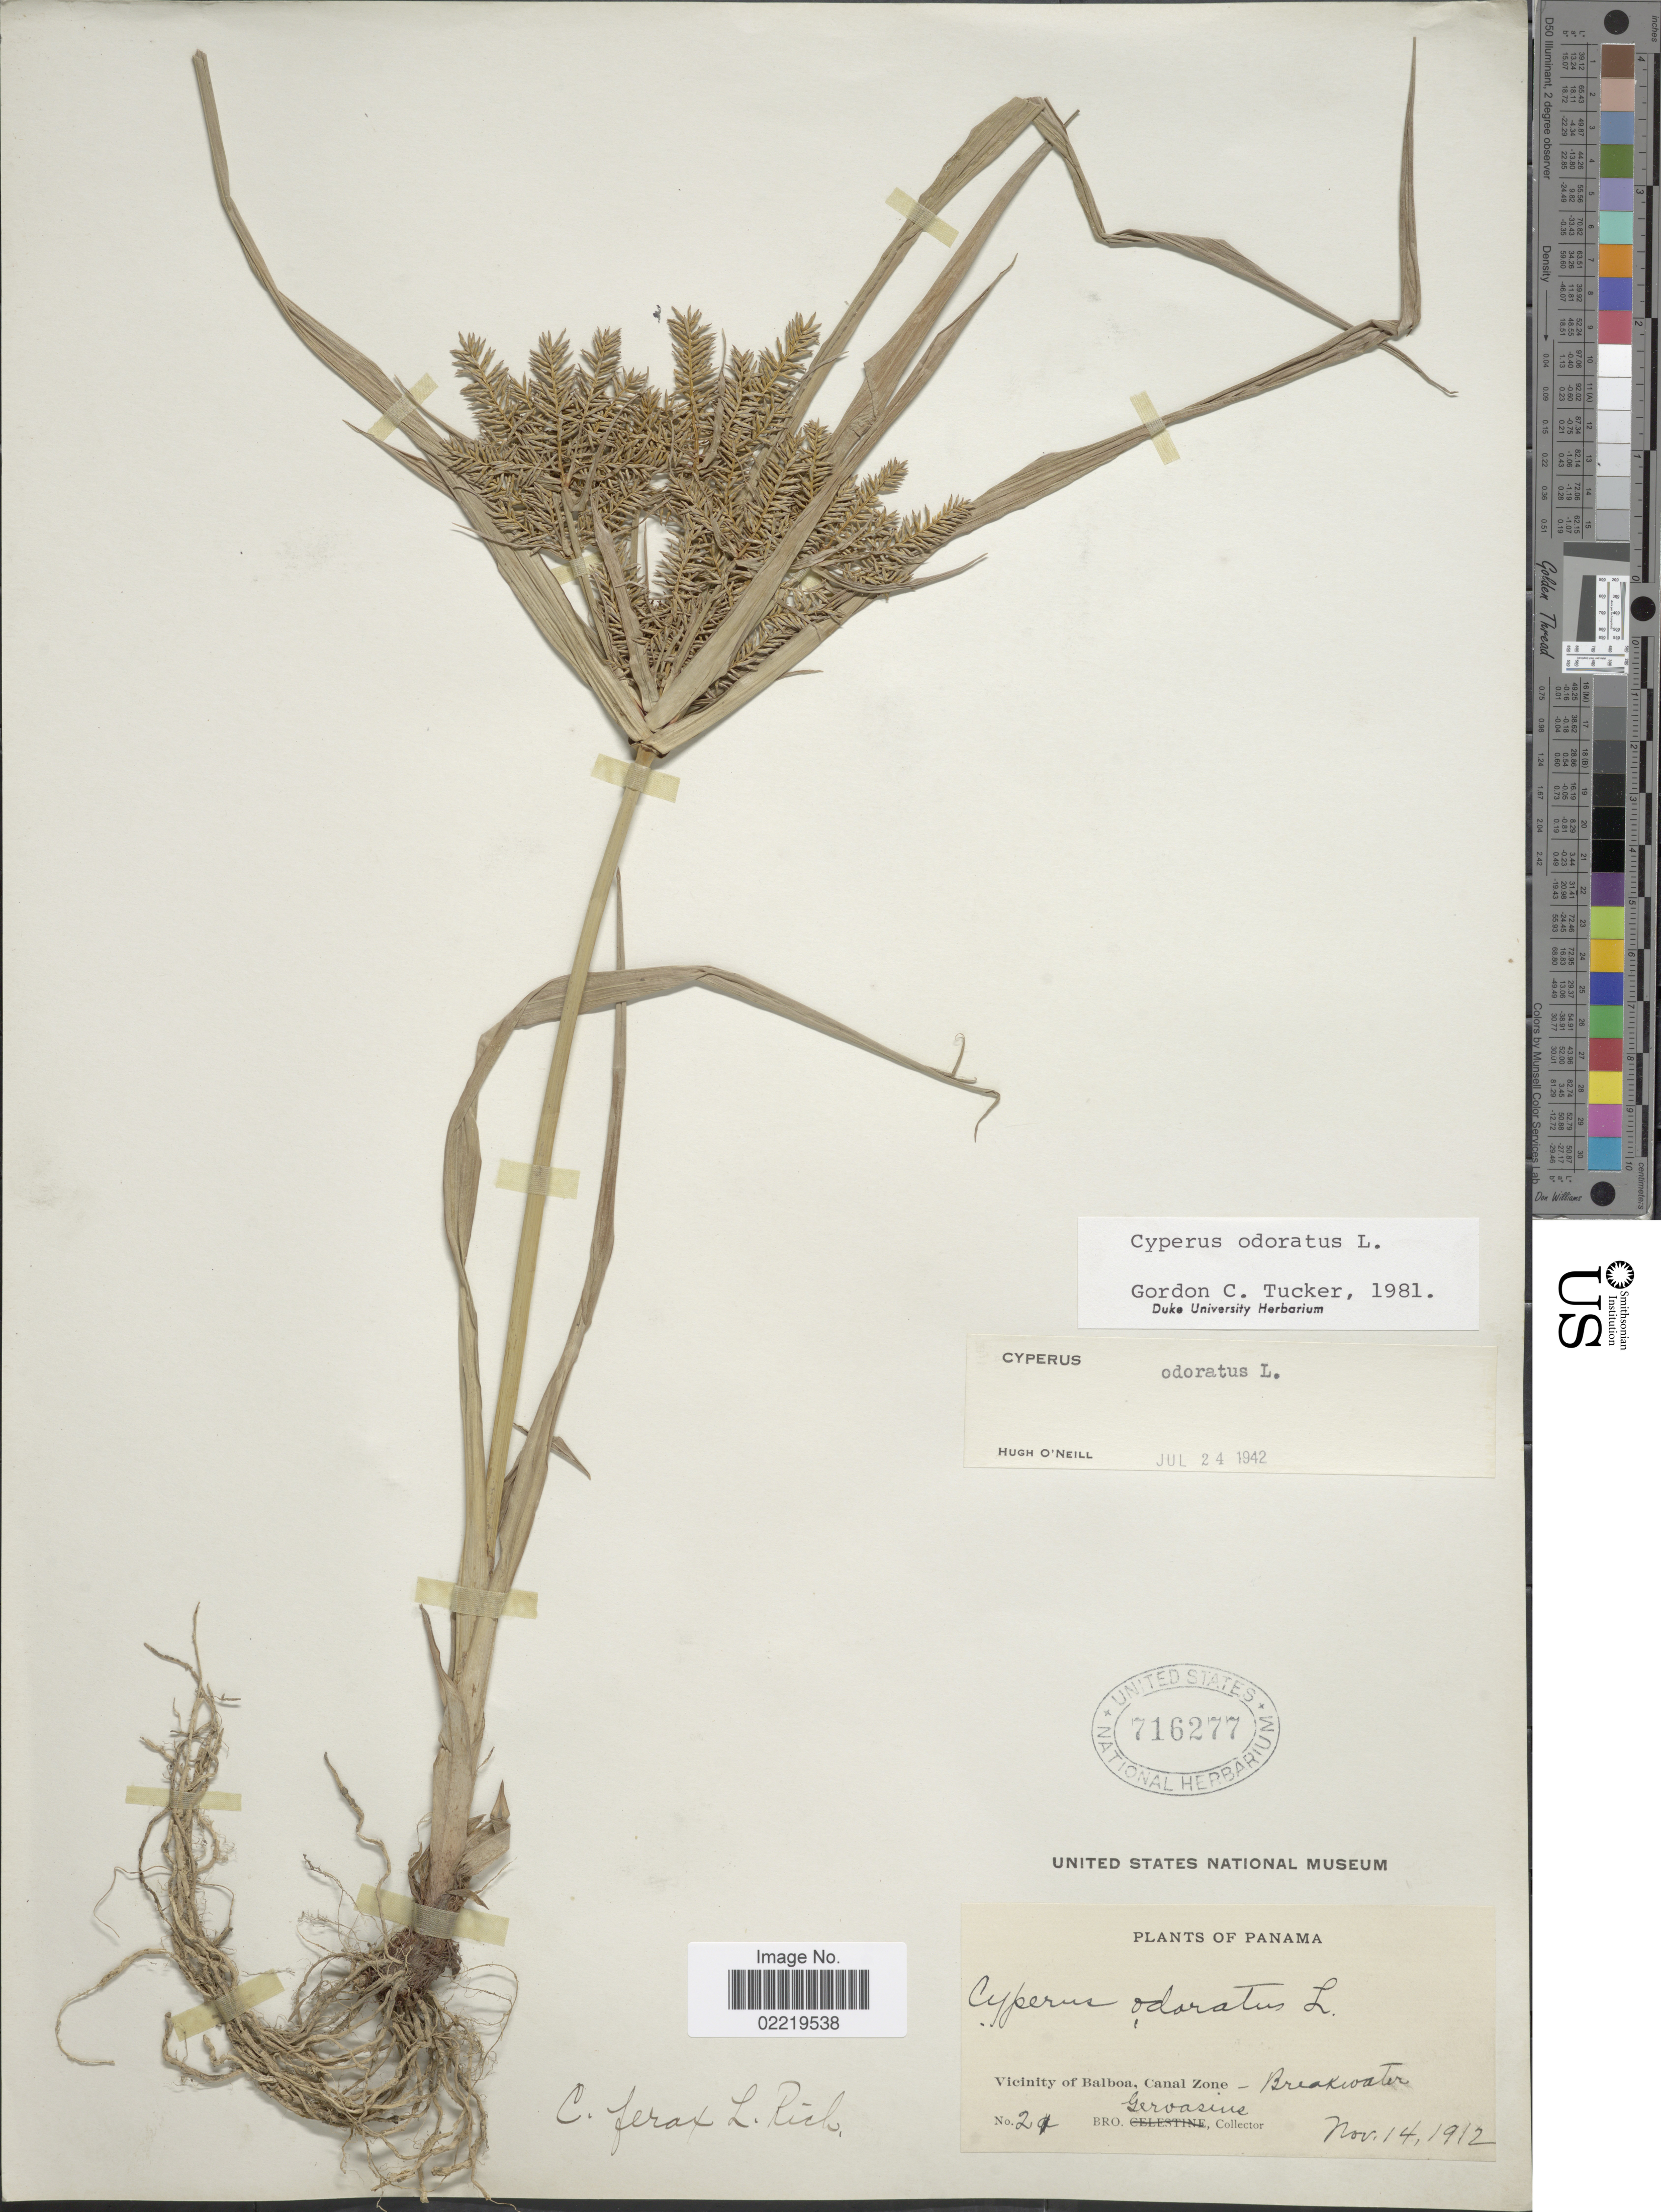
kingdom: Plantae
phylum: Tracheophyta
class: Liliopsida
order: Poales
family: Cyperaceae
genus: Cyperus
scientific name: Cyperus odoratus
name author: L.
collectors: Gervasius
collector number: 21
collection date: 1912-11-14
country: Panama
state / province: Colón / Panamá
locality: Vicinity of Balboa, Canal Zone-Breakwater.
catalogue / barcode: US 716277